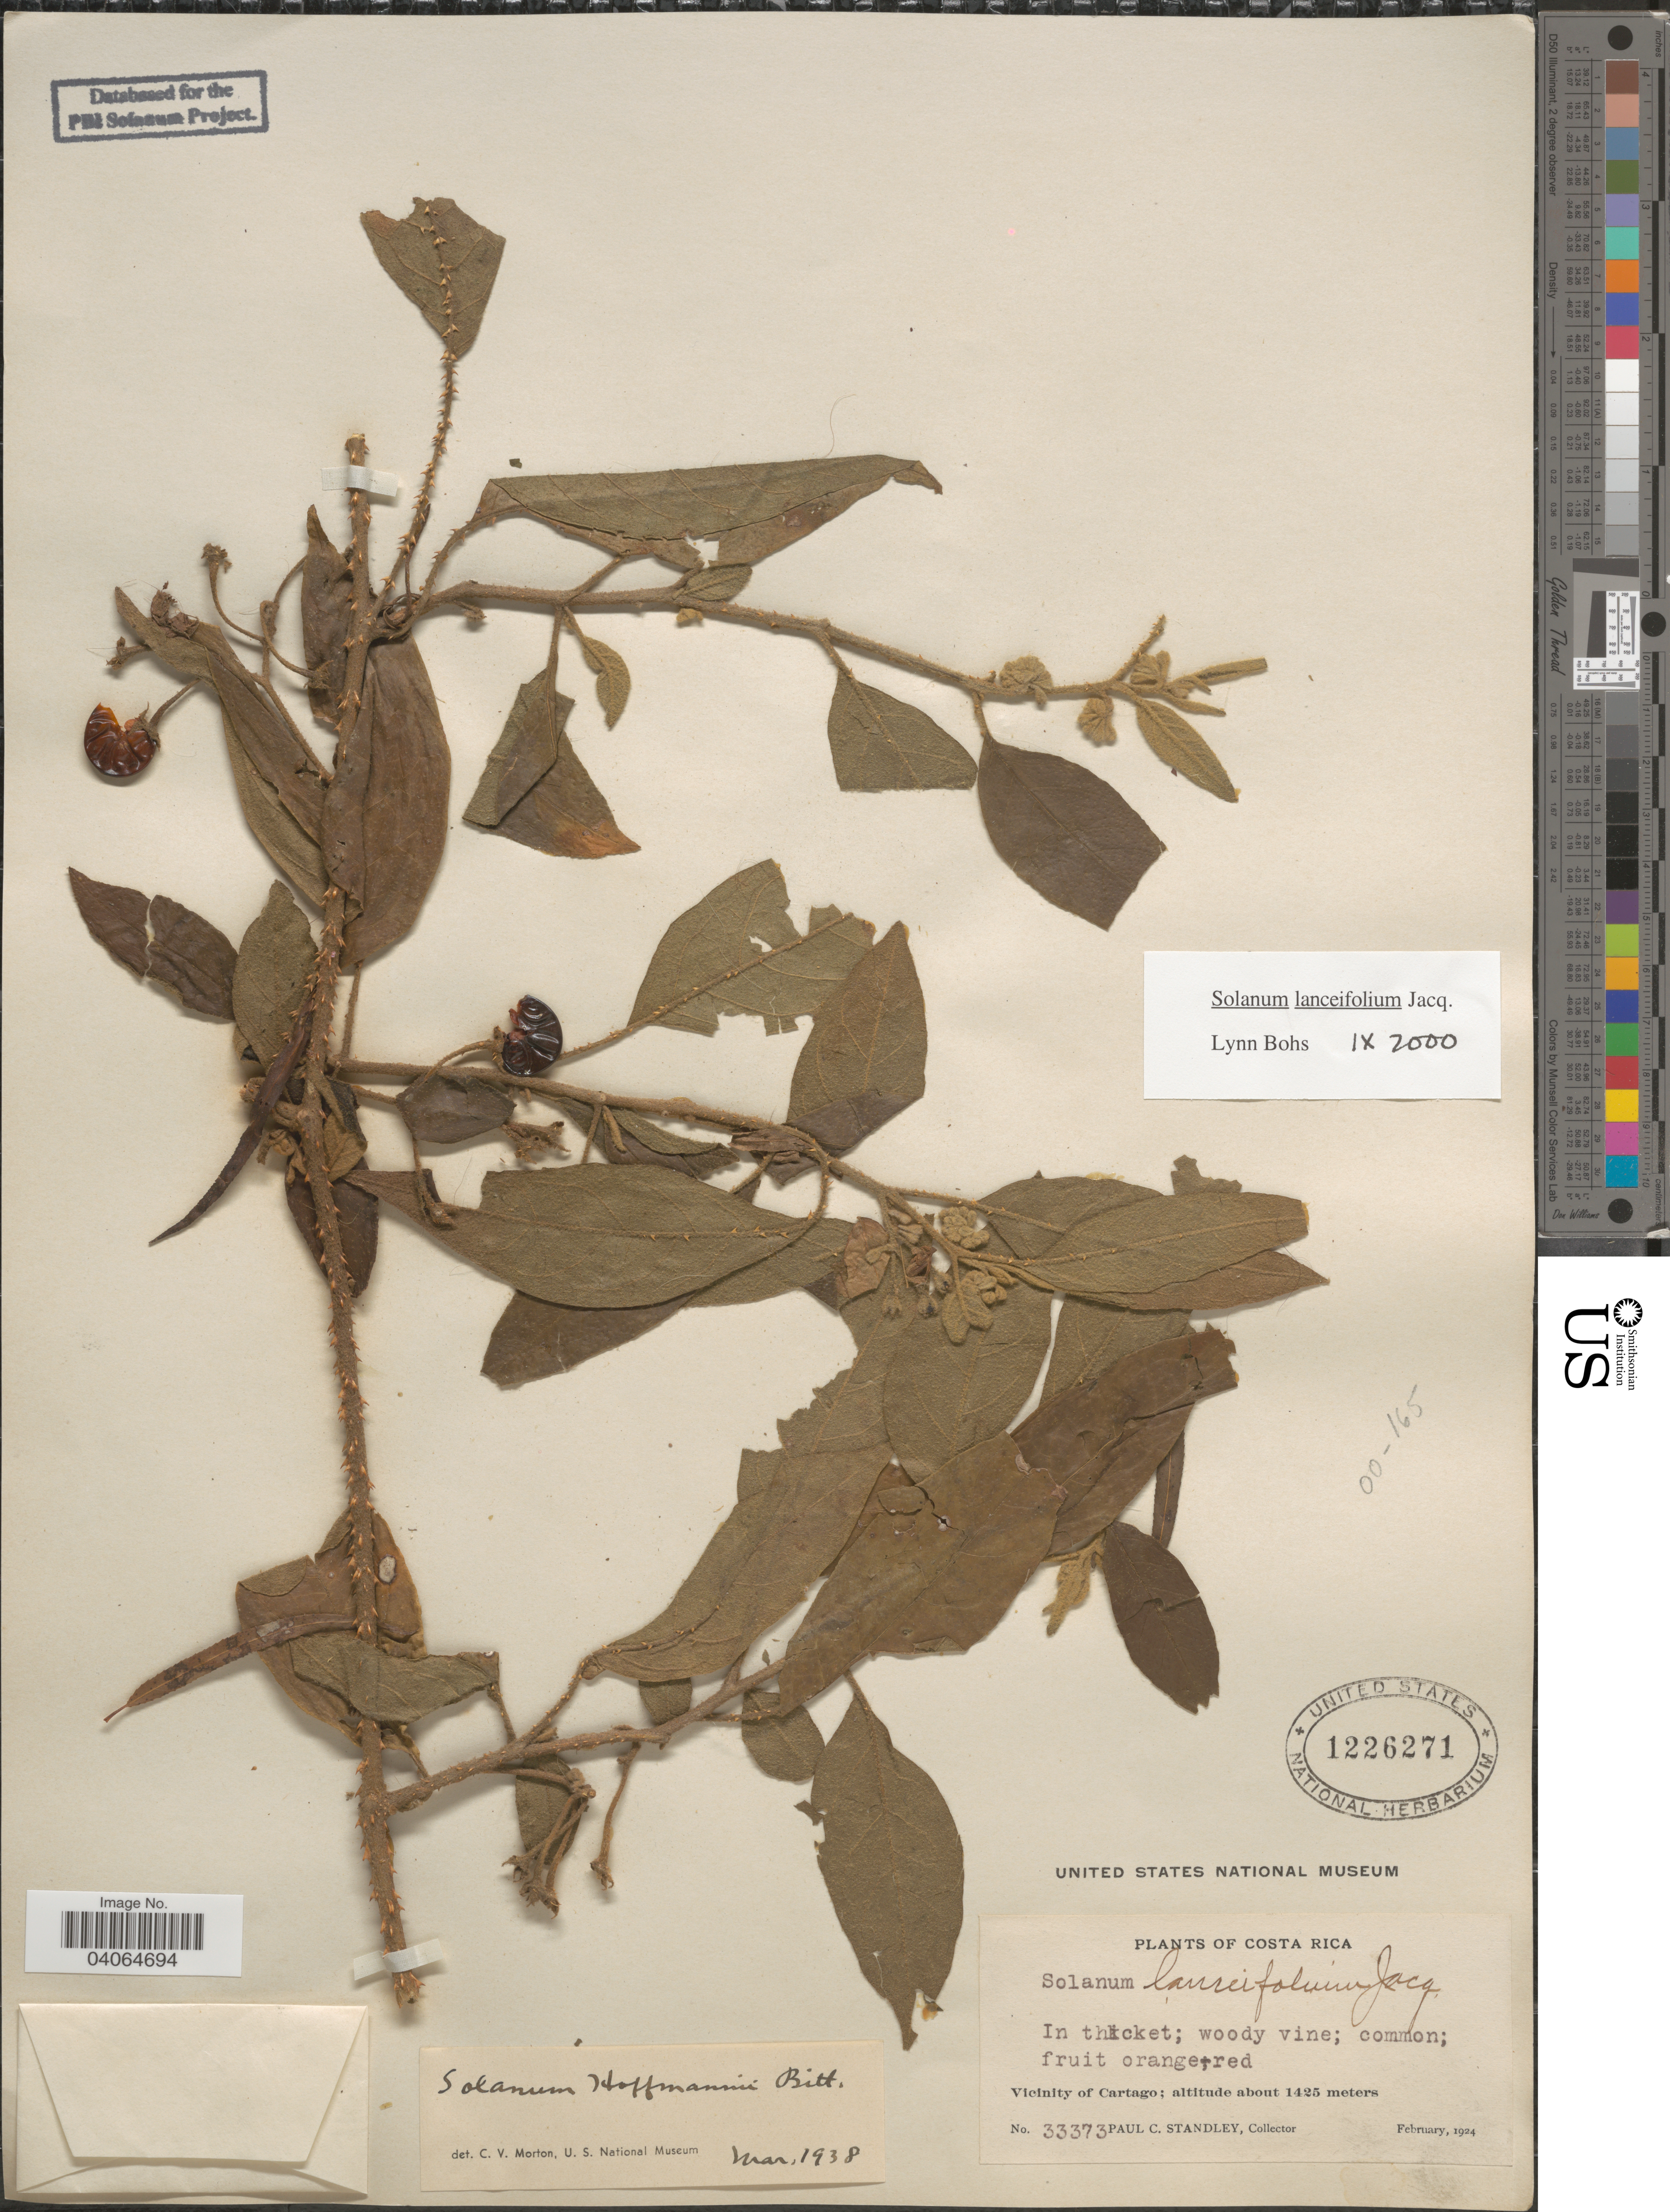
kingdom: Plantae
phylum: Tracheophyta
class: Magnoliopsida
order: Solanales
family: Solanaceae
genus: Solanum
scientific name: Solanum lanceifolium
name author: Jacq.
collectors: P. C. Standley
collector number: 33373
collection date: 1924-02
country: Costa Rica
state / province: Cartago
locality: Vicinity of Cartago.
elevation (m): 1425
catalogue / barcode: US 1226271